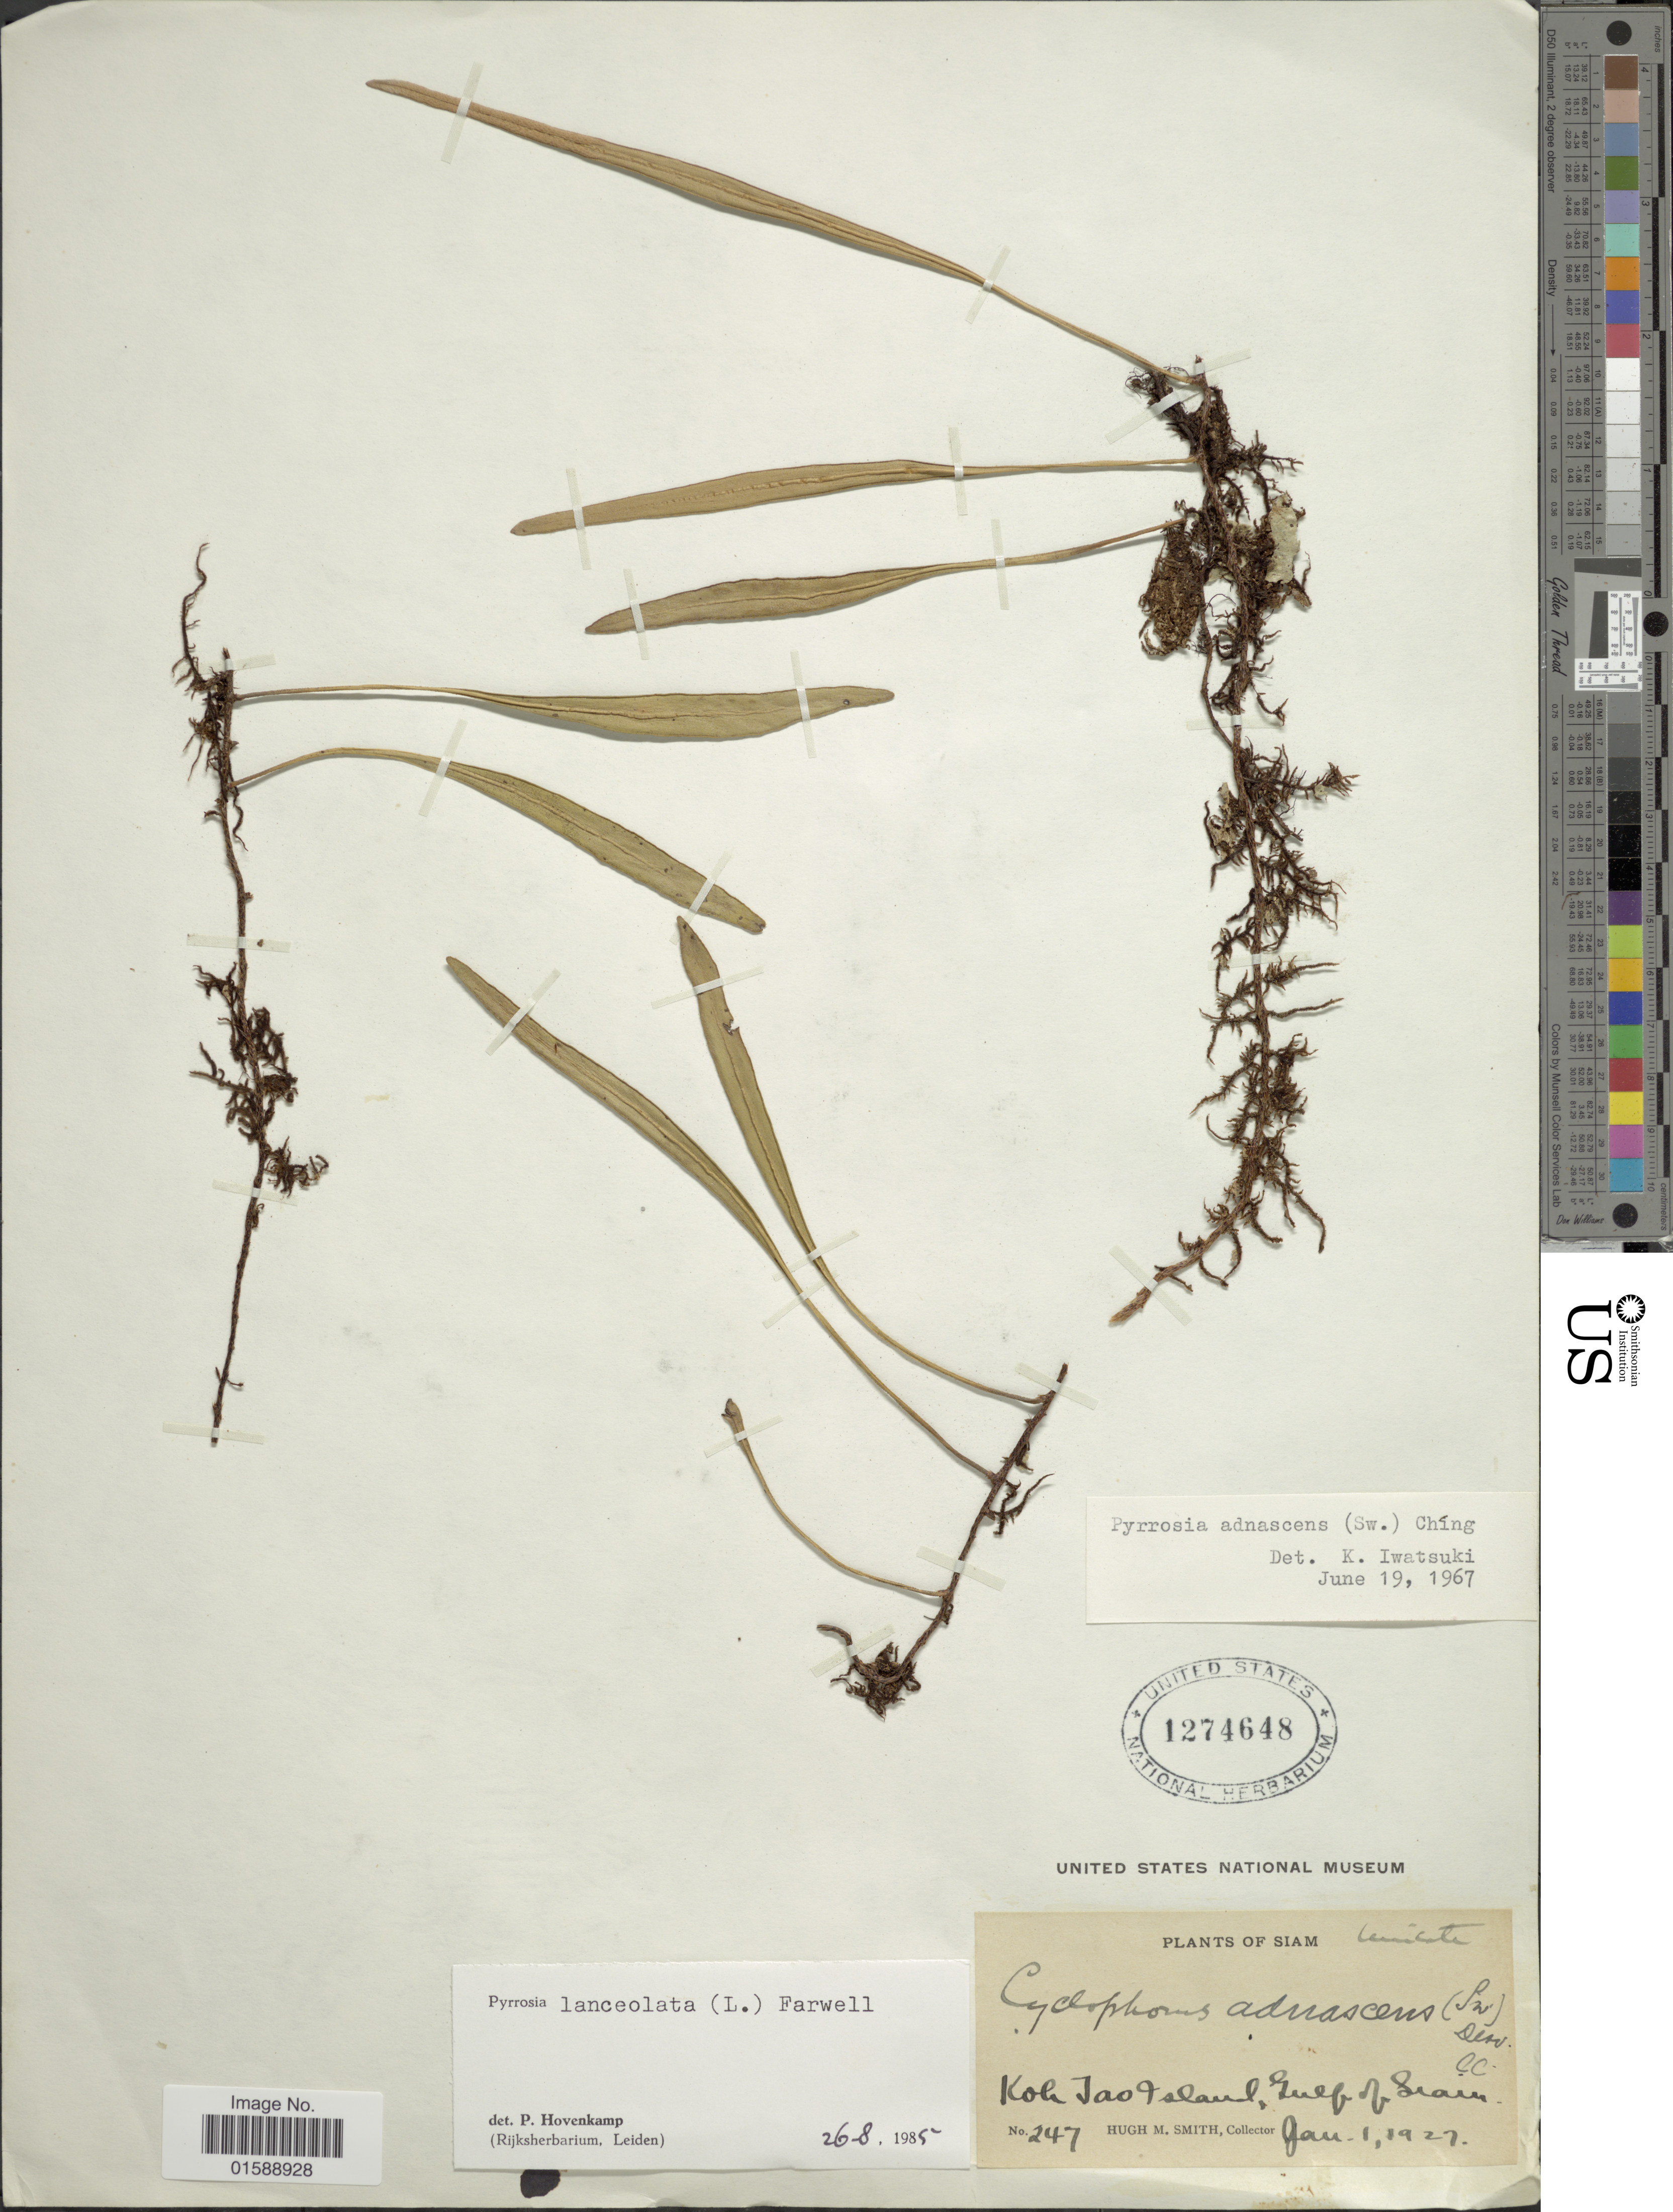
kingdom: Plantae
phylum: Tracheophyta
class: Polypodiopsida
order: Polypodiales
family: Polypodiaceae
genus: Pyrrosia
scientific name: Pyrrosia lanceolata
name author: (L.) Farw.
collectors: H. M. Smith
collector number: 247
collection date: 1927-01-01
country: Thailand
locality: Siam. Koh Jao Island, Gulf of Siam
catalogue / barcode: US 1274648